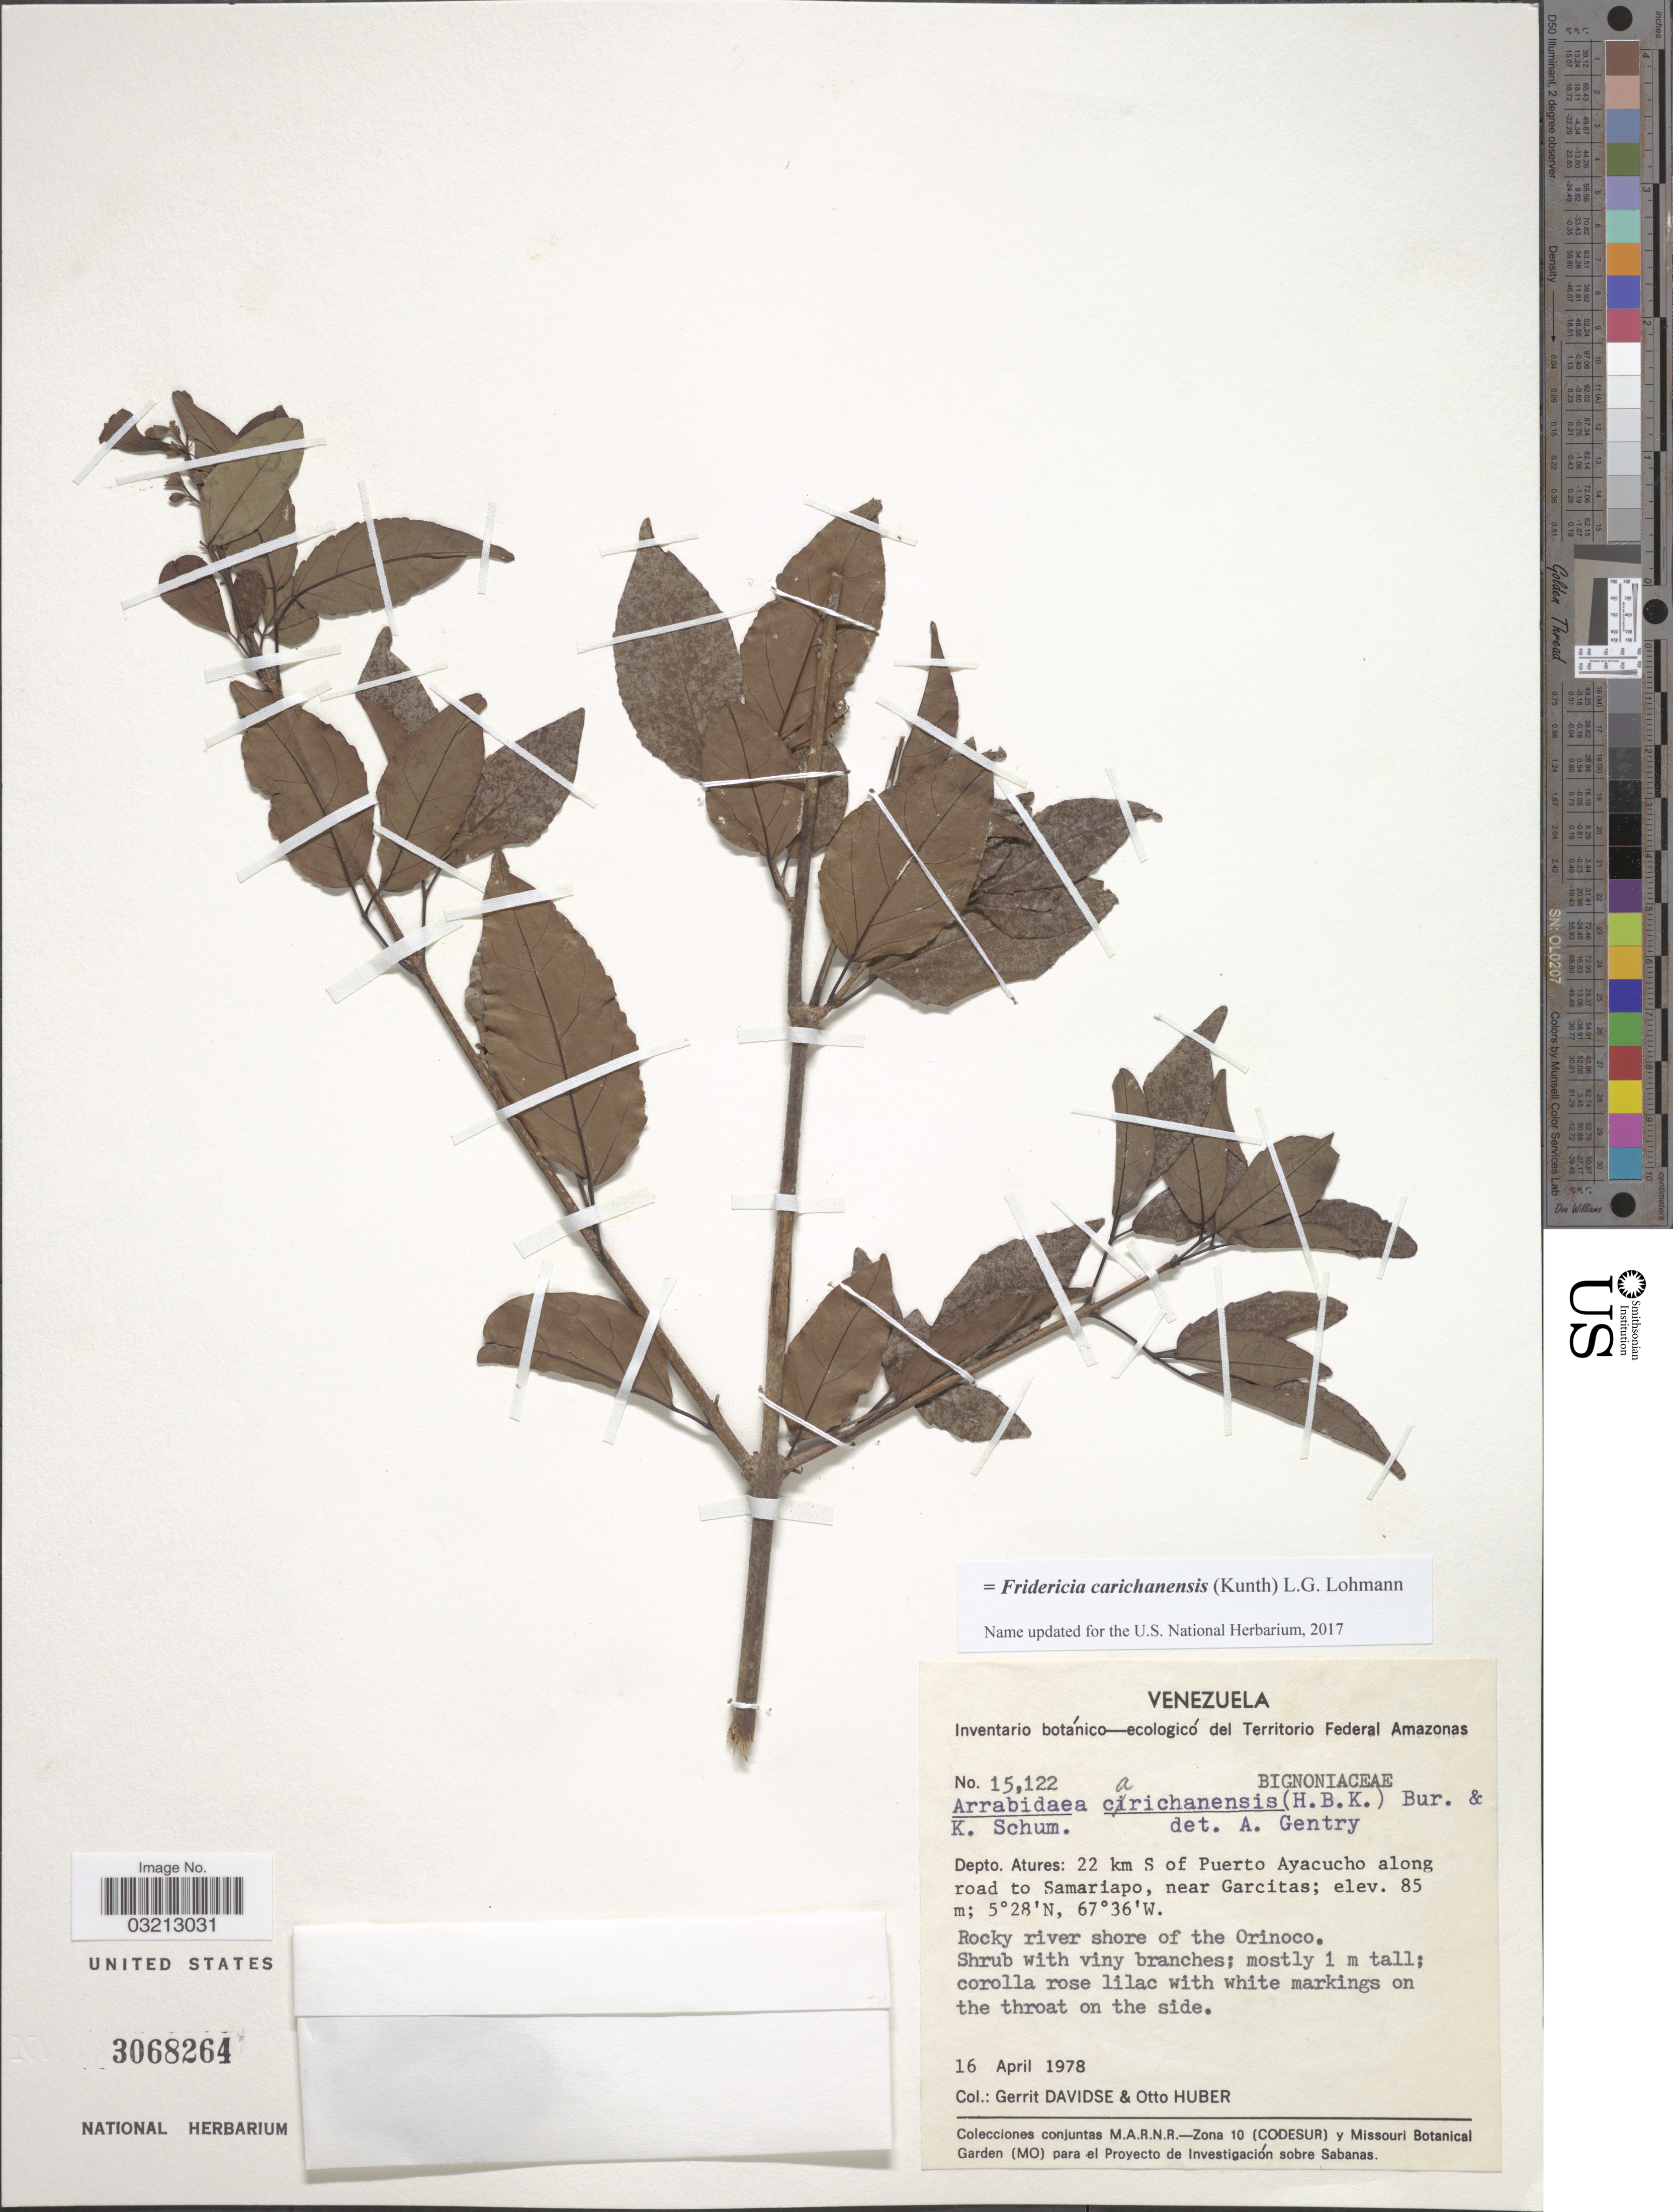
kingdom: Plantae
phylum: Tracheophyta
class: Magnoliopsida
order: Lamiales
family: Bignoniaceae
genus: Fridericia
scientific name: Fridericia carichanensis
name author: (Kunth) L.G. Lohmann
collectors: G. Davidse & O. Huber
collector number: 15122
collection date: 1978-04-16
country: Venezuela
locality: Depto. Atures: 22 km S of Puerto Ayacucho along road to Samariapo, near Garcitas.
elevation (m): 85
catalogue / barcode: US 3068264